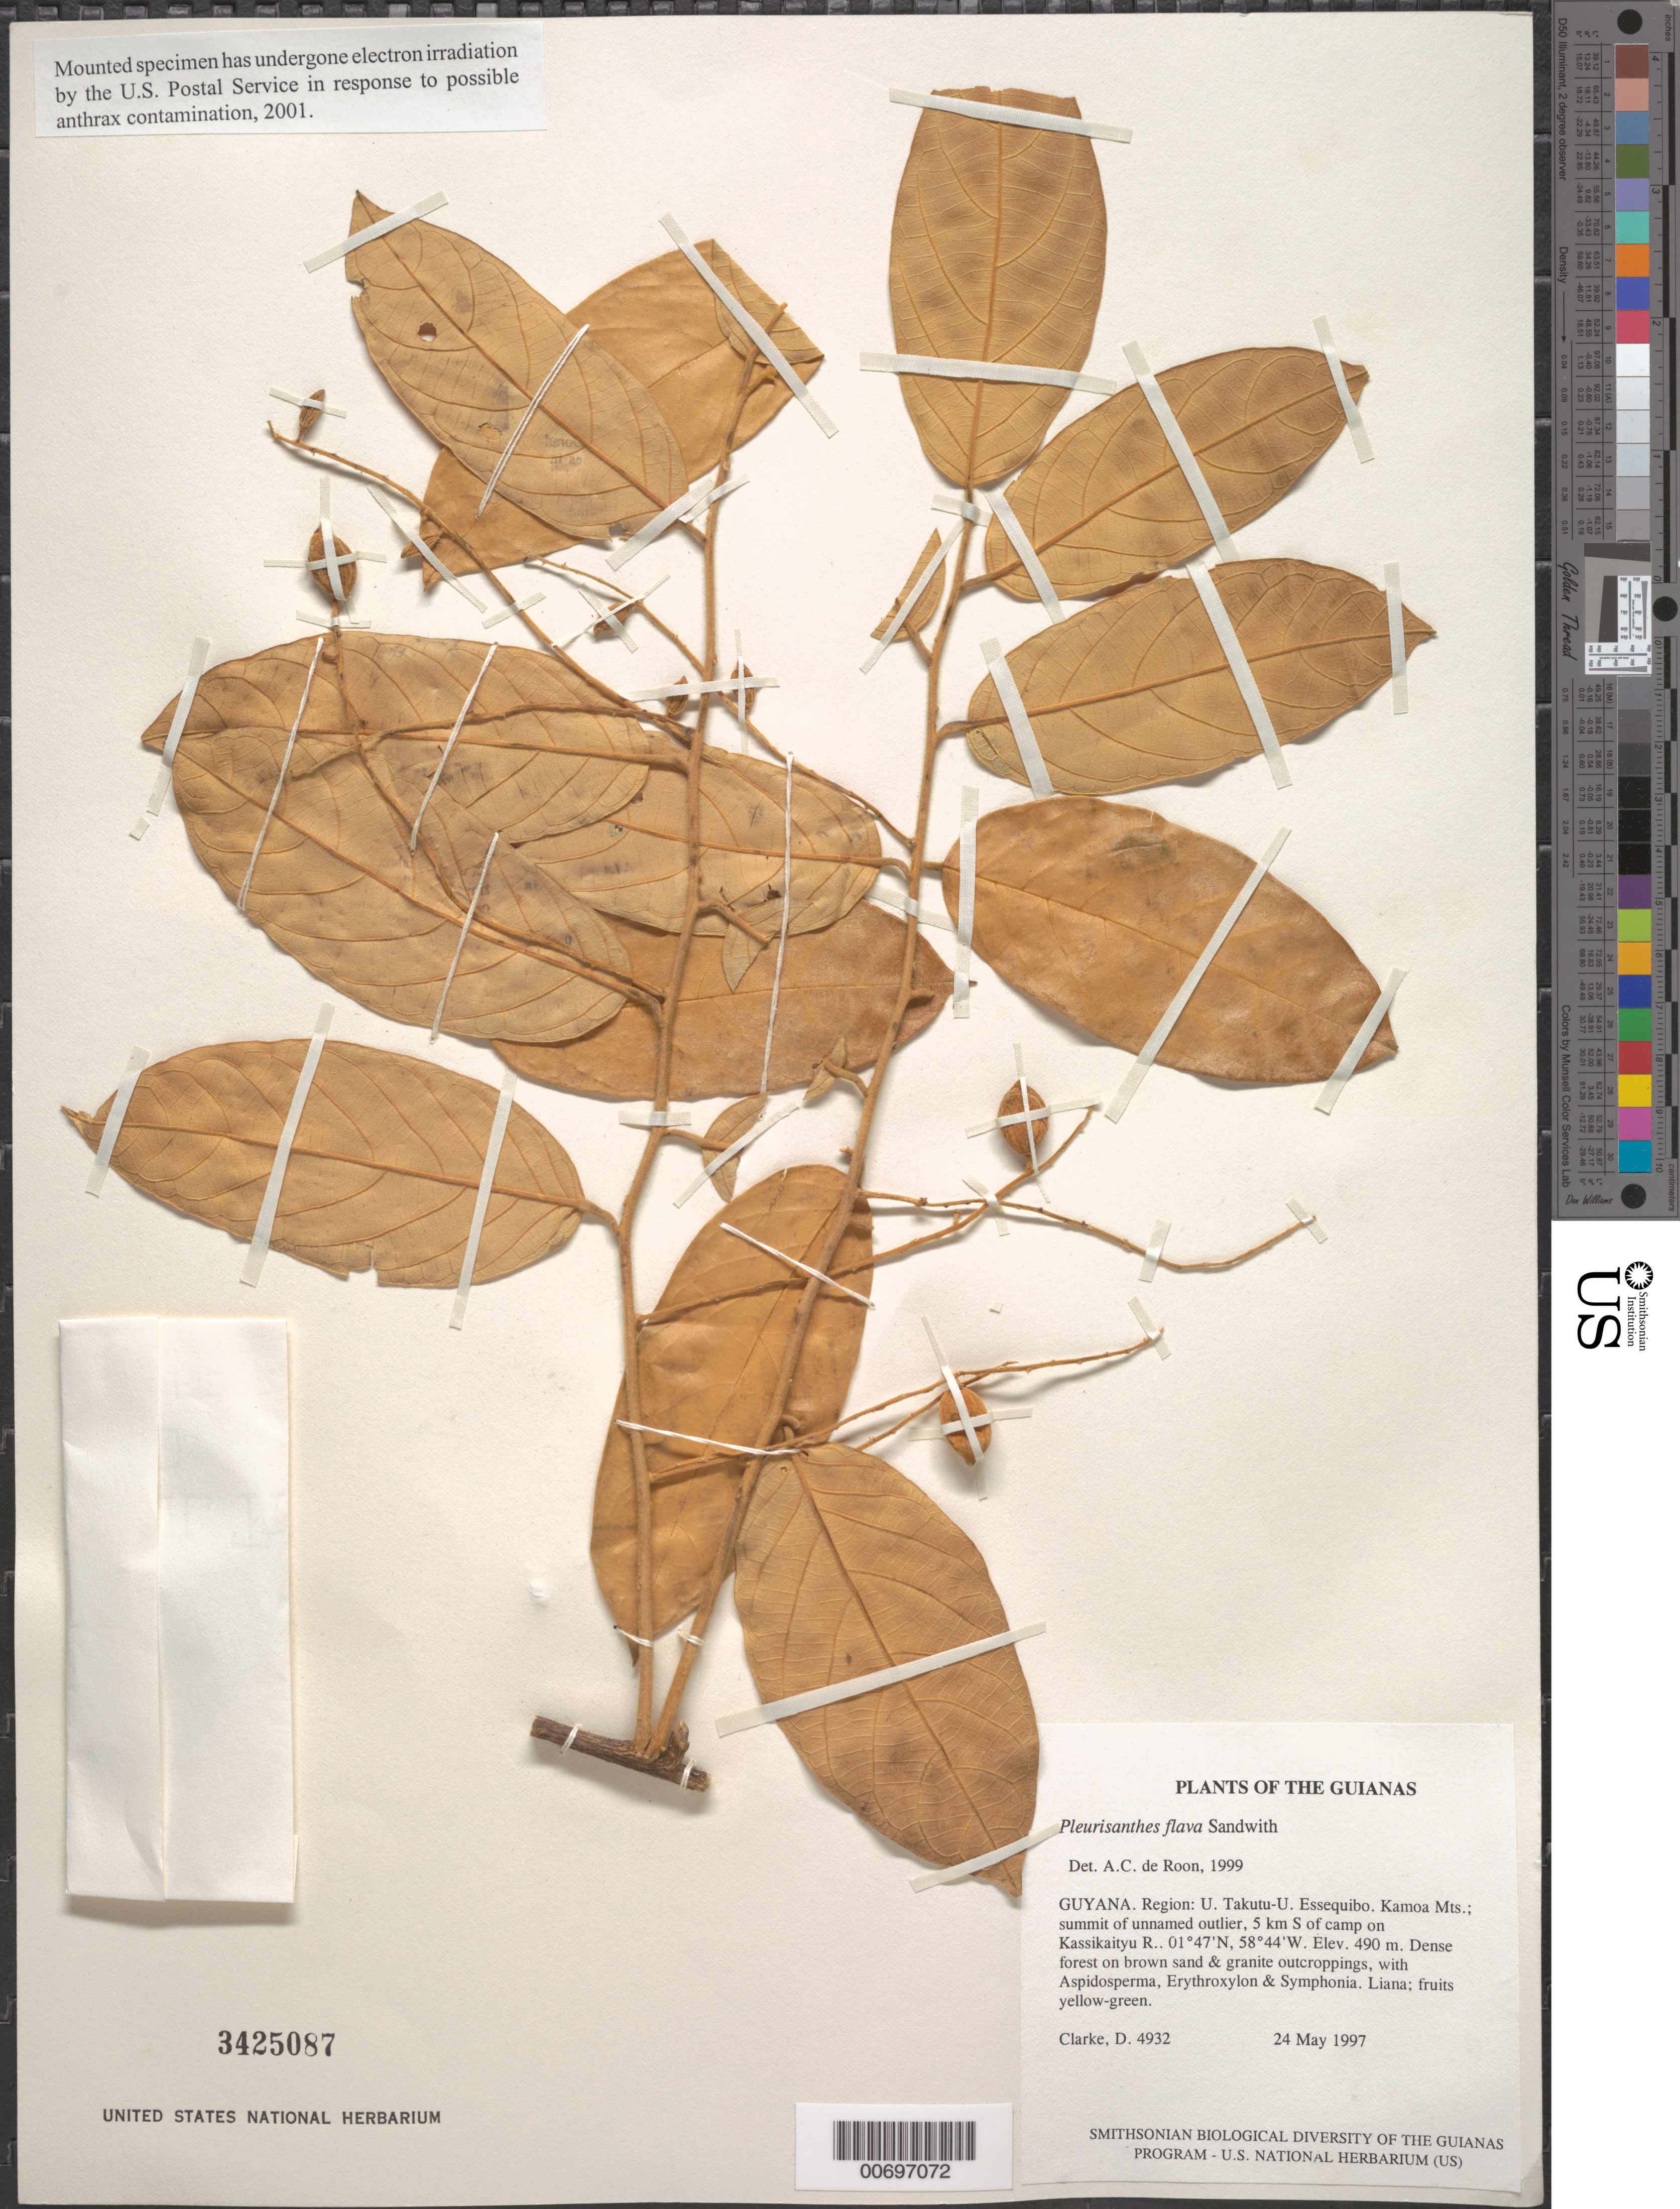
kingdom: Plantae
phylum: Tracheophyta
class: Magnoliopsida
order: Icacinales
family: Icacinaceae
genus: Pleurisanthes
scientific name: Pleurisanthes flava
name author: Sandwith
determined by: de Roon, A. C.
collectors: H. D. Clarke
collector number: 4932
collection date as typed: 24 May 1997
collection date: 1997-05-24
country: Guyana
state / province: U. Takutu-U. Essequibo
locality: Kamoa Mts.; summit of unnamed outlier, 5 km S of camp on Kassikaityu R.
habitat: Dense forest on brown sand & granite outcroppings, with Aspidosperma, Erythroxylum & Symphonia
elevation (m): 490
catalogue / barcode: US 3425087